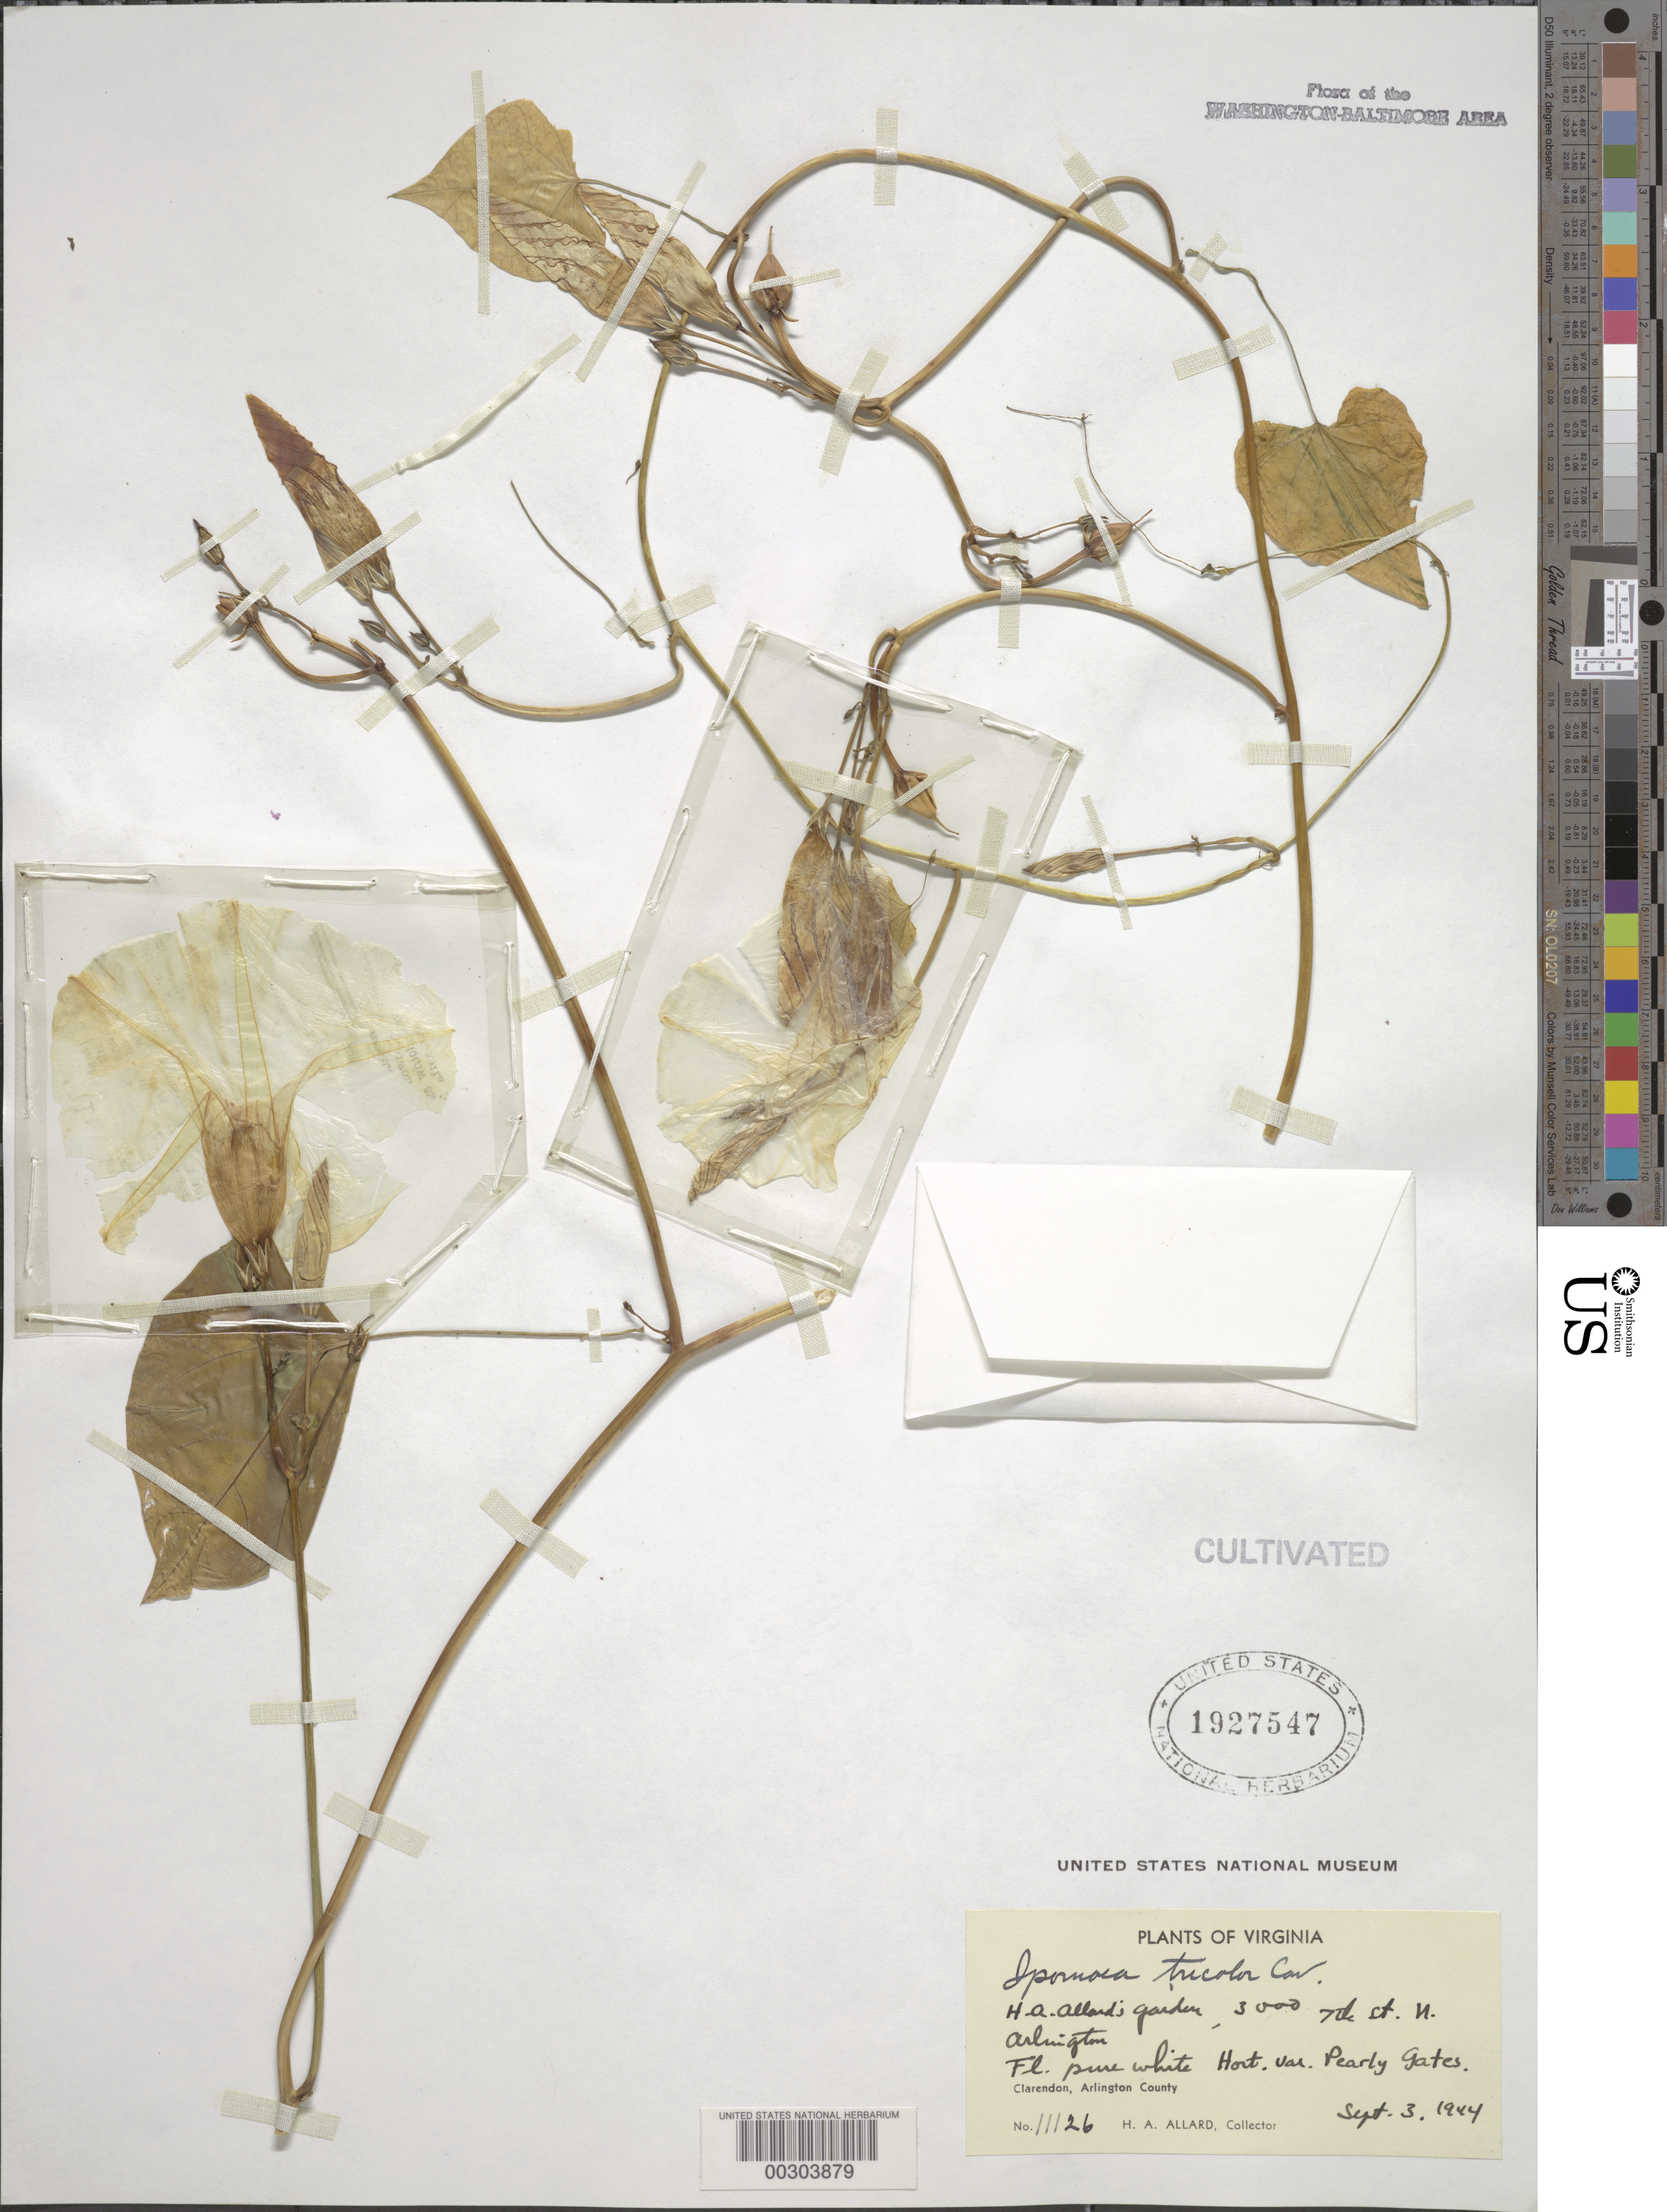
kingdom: Plantae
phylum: Tracheophyta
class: Magnoliopsida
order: Solanales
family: Convolvulaceae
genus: Ipomoea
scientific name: Ipomoea tricolor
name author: Cav.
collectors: H. A. Allard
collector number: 11126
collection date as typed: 03 Sep 1944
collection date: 1944-09-03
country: United States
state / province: Virginia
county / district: Arlington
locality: Arlington, 3000 7th St N, H.A. Allard's grounds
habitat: Garden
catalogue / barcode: US 1927547